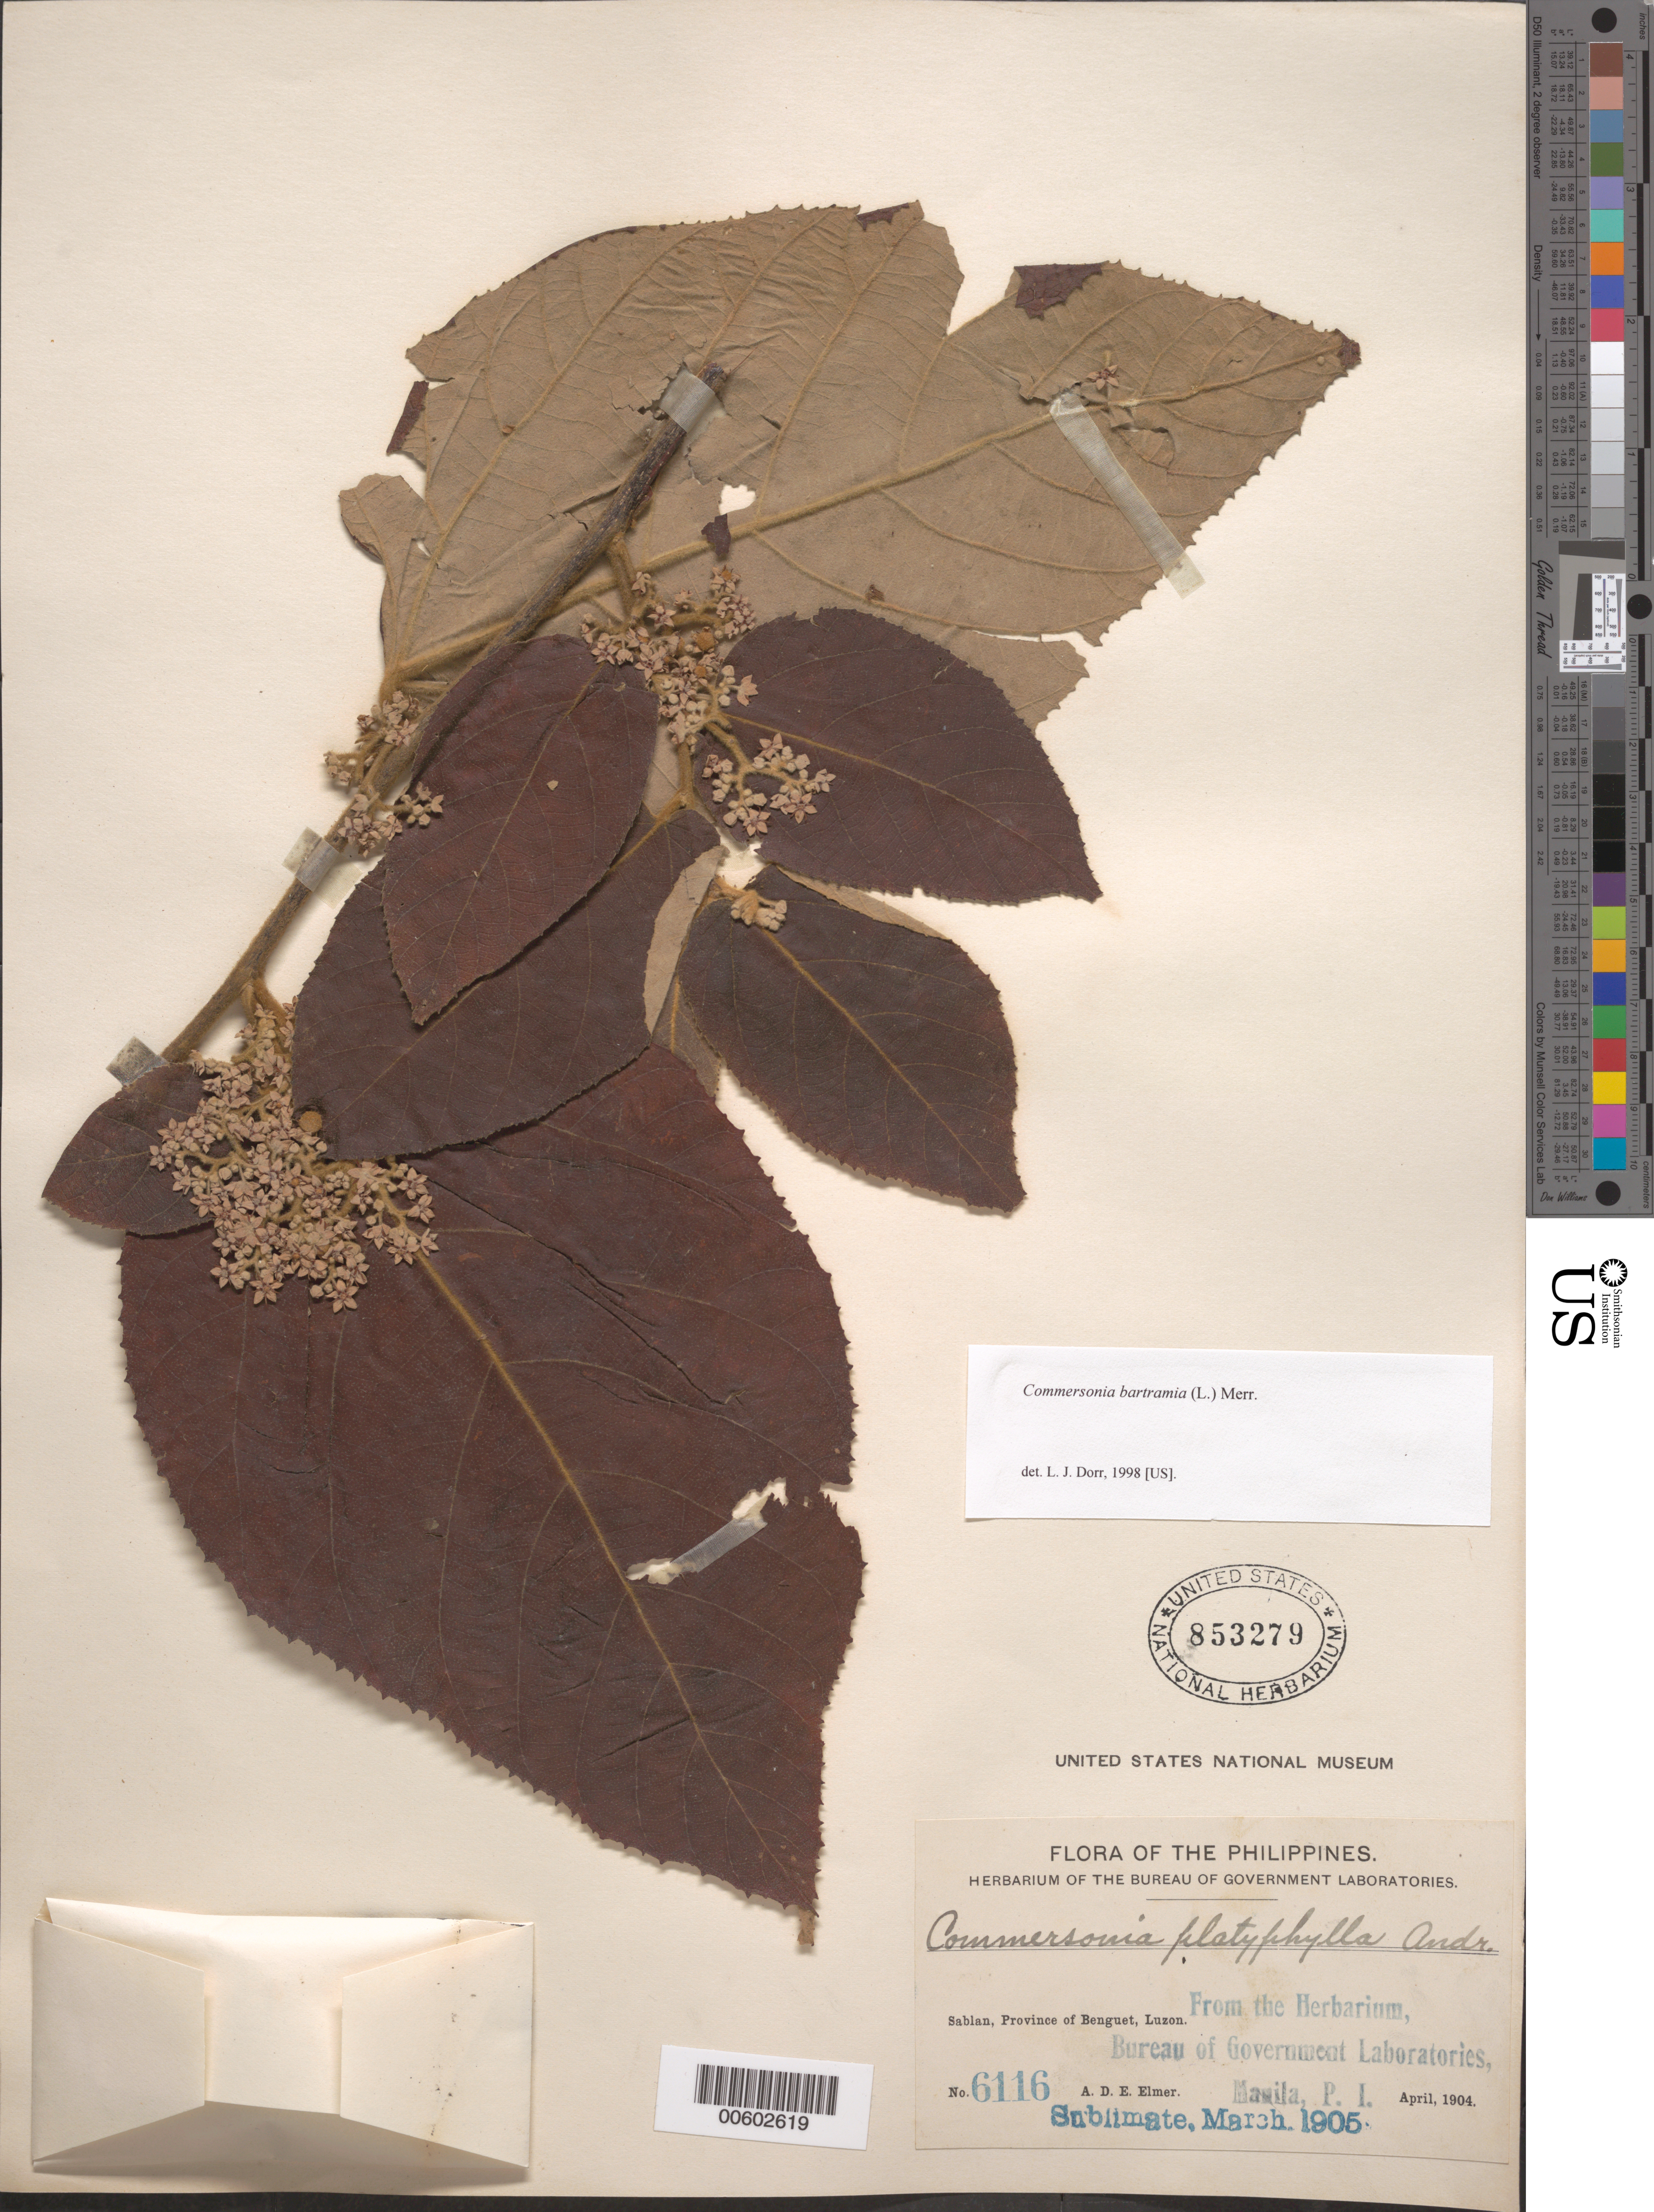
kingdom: Plantae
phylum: Tracheophyta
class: Magnoliopsida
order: Malvales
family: Malvaceae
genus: Commersonia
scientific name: Commersonia bartramia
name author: (L.) Merr.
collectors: A. D. E. Elmer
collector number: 6116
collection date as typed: Apr 1904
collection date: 1904-04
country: Philippines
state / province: Cordillera (Administrative Region)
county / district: Benguet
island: Luzon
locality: Sablan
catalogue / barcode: US 853279